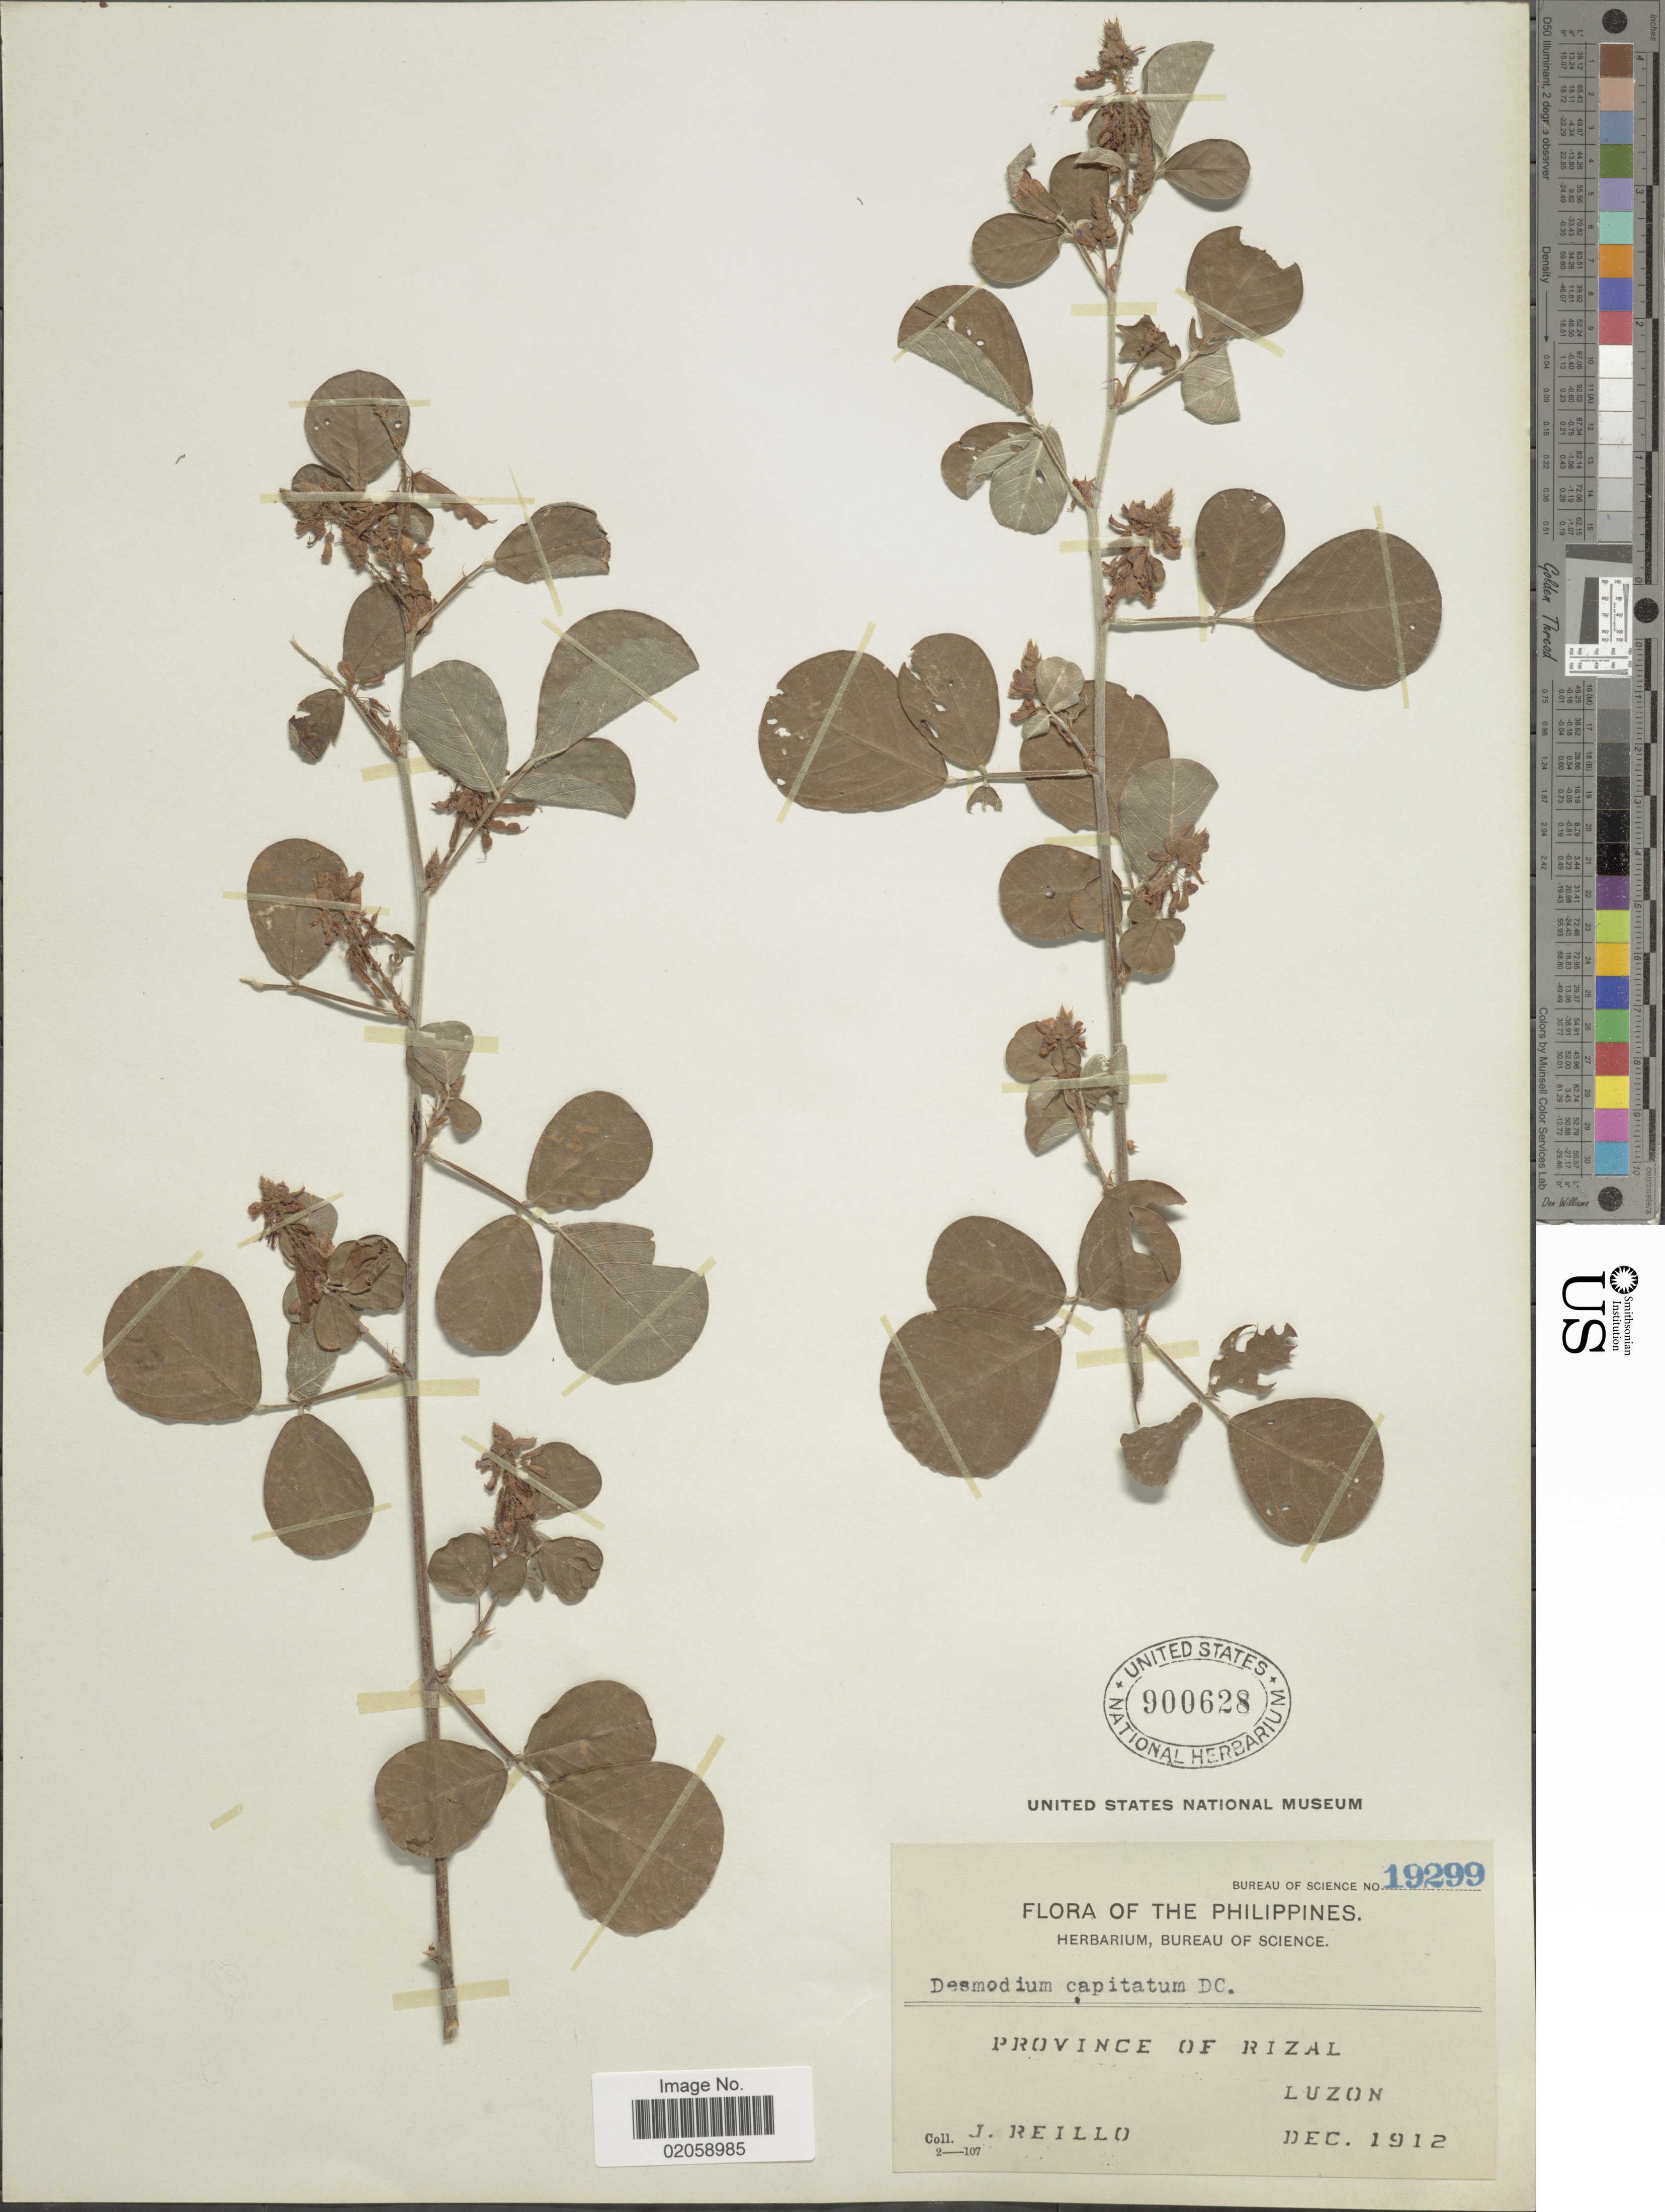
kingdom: Plantae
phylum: Tracheophyta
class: Magnoliopsida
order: Fabales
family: Fabaceae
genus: Grona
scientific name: Grona retroflexa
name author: (L.) H. Ohashi & K. Ohashi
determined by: Strong, Mark T., (BOT), Smithsonian Institution - National Museum of Natural History (UNITED STATES)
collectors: J. Reillo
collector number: Bureau of Science 19299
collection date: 1912-12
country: Philippines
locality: Province of Rizal. Luzon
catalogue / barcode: US 900628